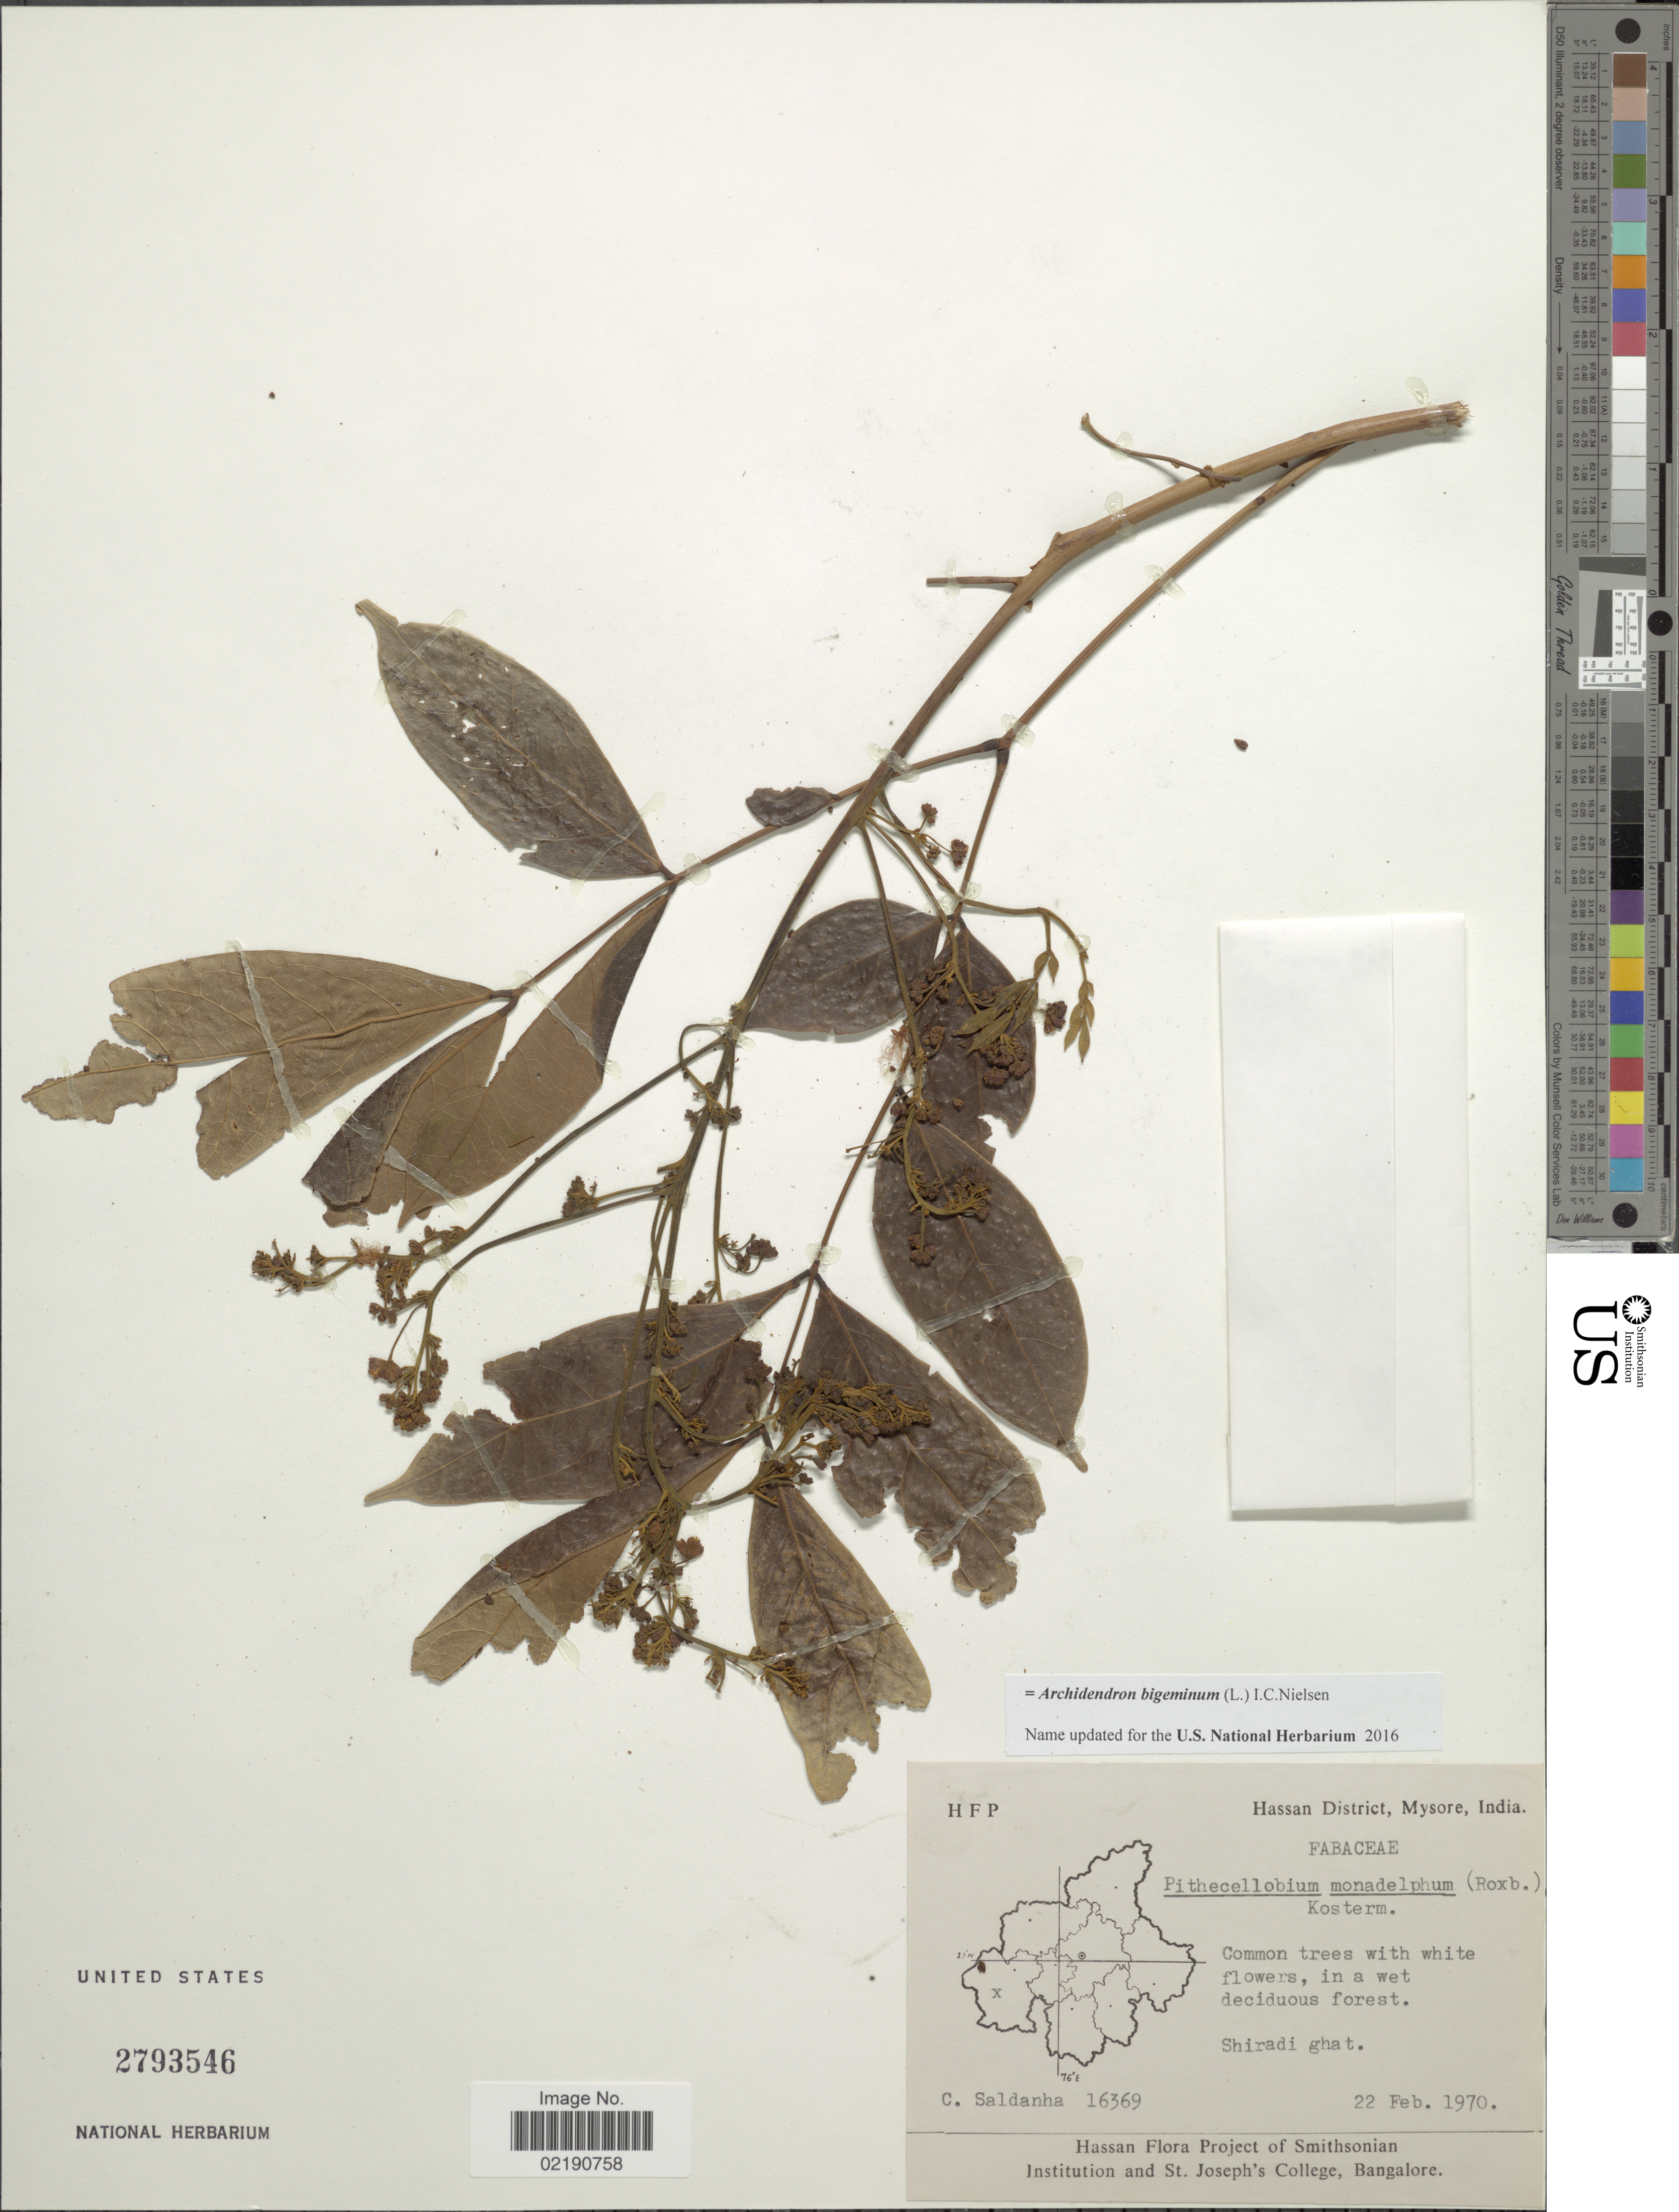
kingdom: Plantae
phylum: Tracheophyta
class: Magnoliopsida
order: Fabales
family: Fabaceae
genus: Archidendron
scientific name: Archidendron bigeminum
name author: I.C. Nielsen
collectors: C. Saldanha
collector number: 16369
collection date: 1970-02-22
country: India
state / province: Karnataka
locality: Hassan District, Mysore, Shiradi ghat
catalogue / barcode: US 2793546